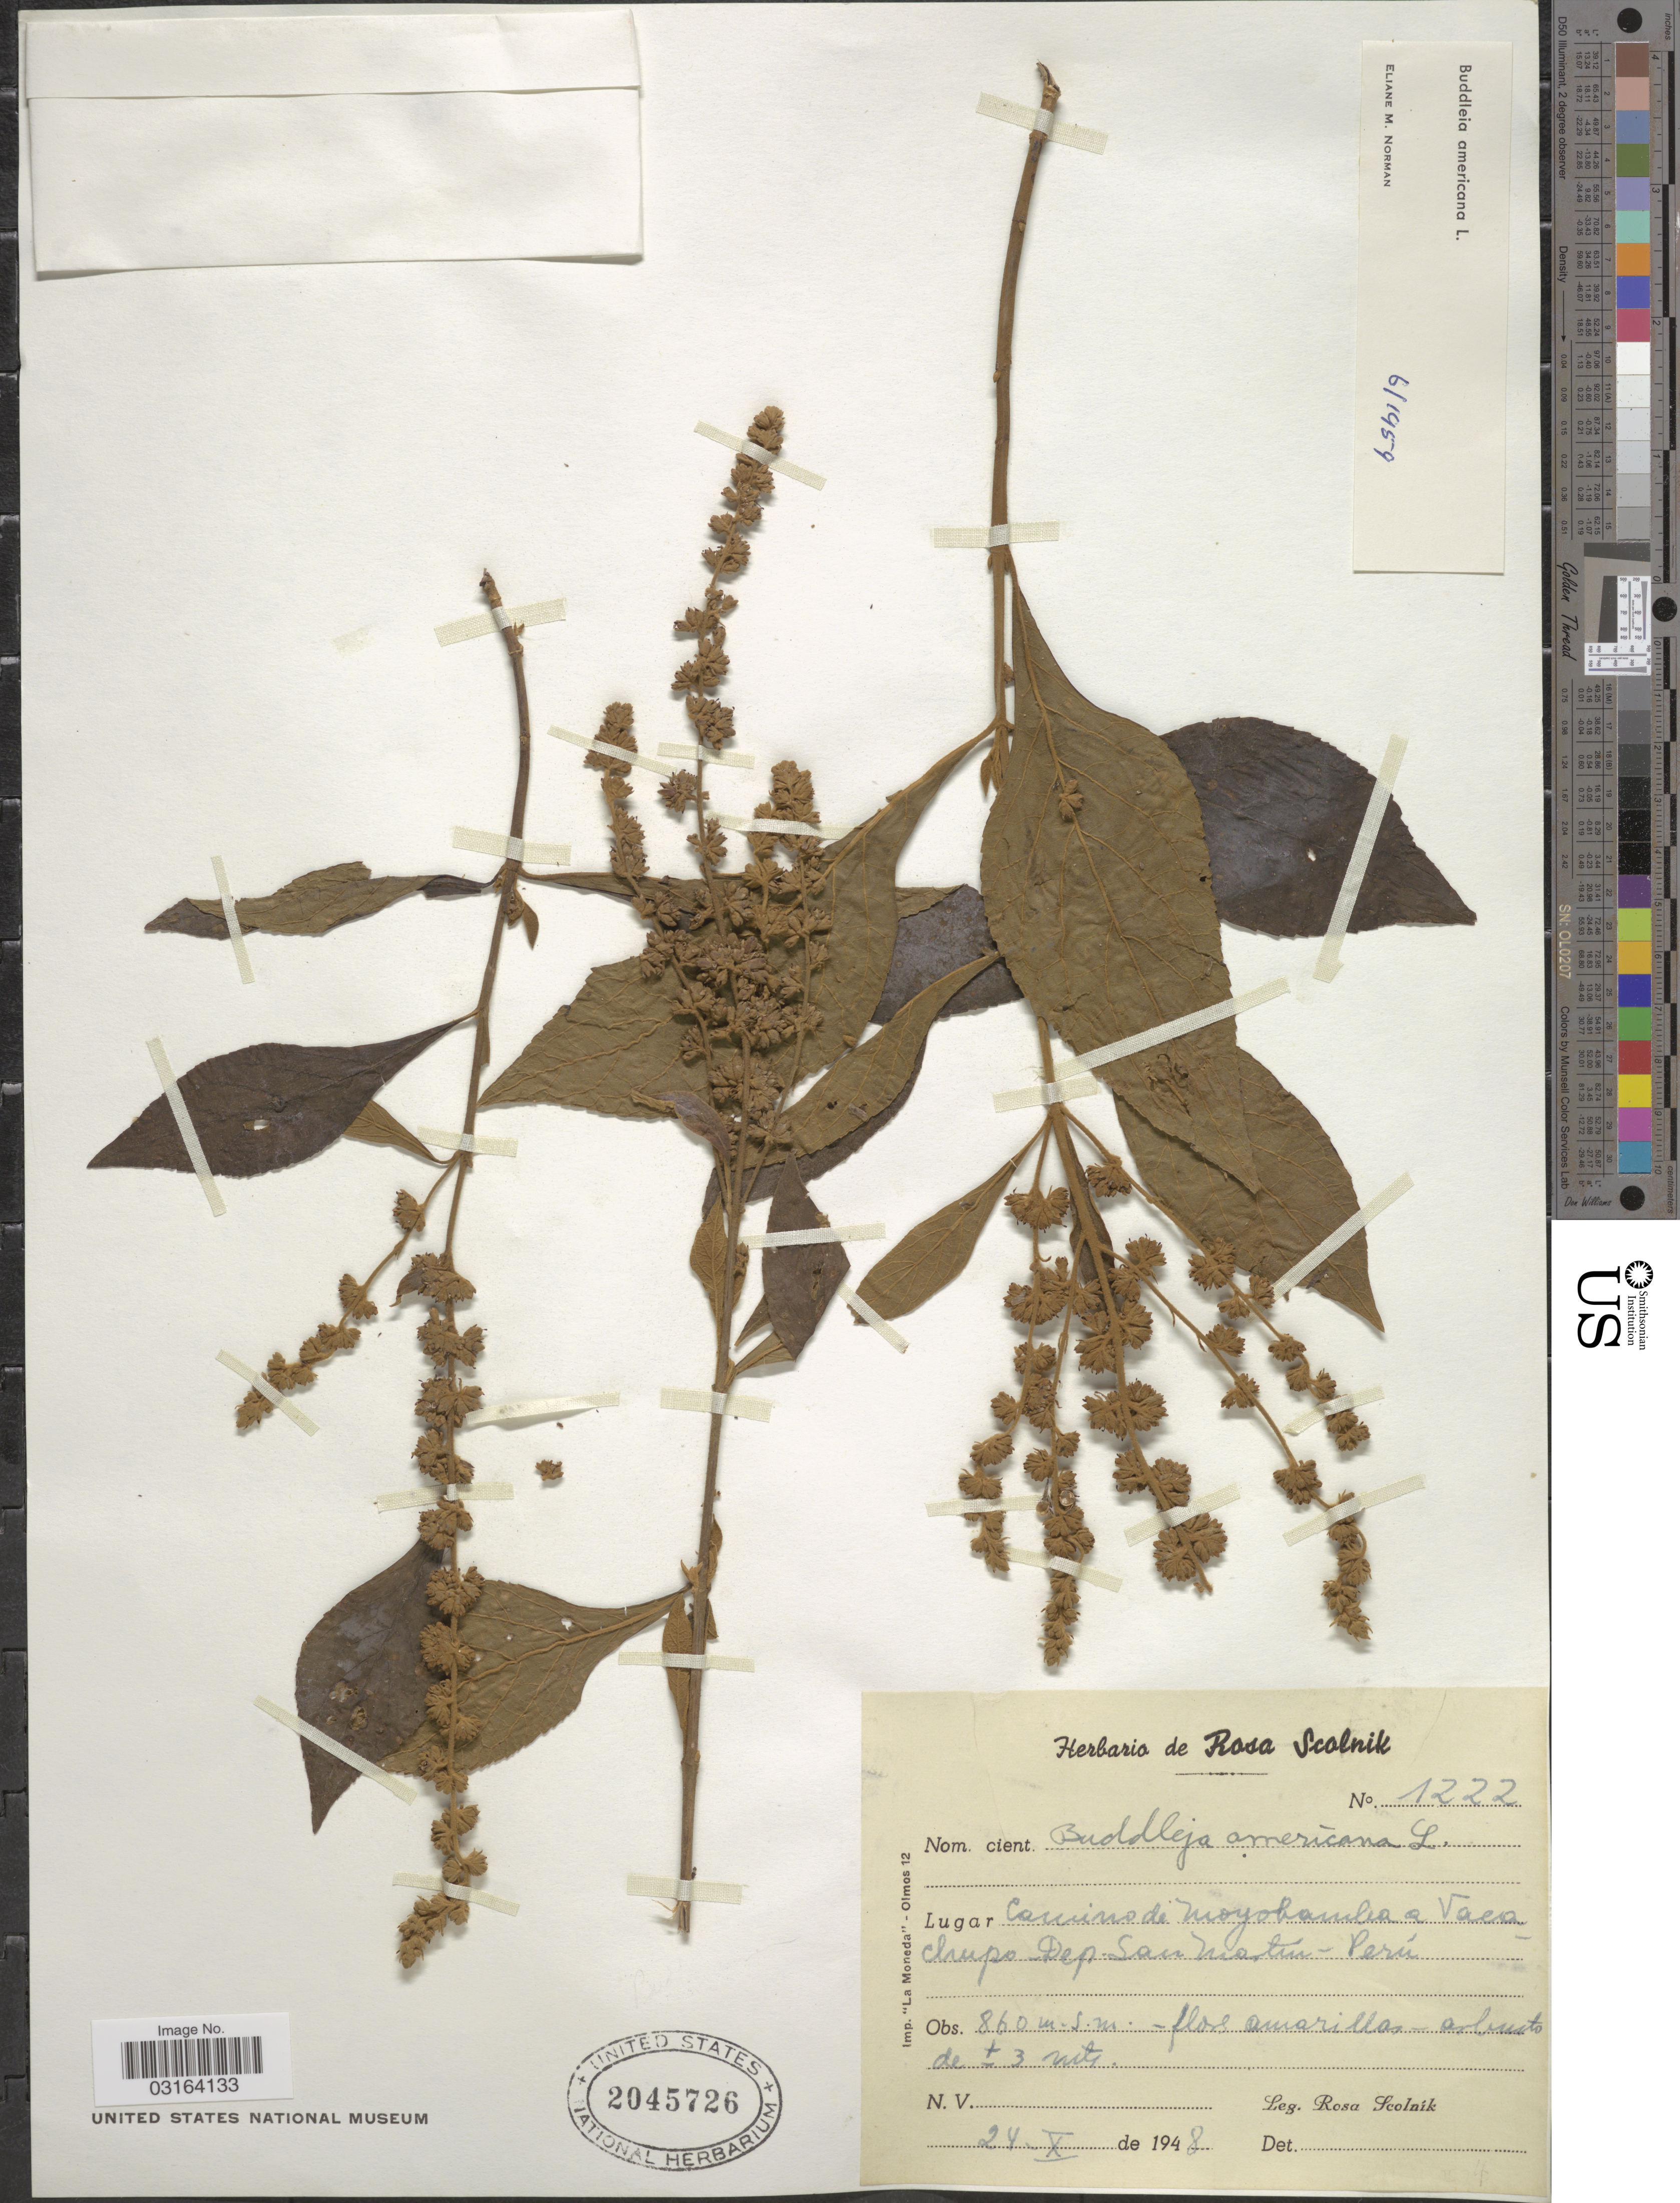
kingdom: Plantae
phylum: Tracheophyta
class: Magnoliopsida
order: Lamiales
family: Scrophulariaceae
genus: Buddleja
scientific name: Buddleja americana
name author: L.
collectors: R. Scolnik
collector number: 1222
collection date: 1948-10-24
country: Peru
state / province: San Martín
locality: Camino de Moyobamba a Vacachupo - Dep. San Martin.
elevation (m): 860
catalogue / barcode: US 2045726